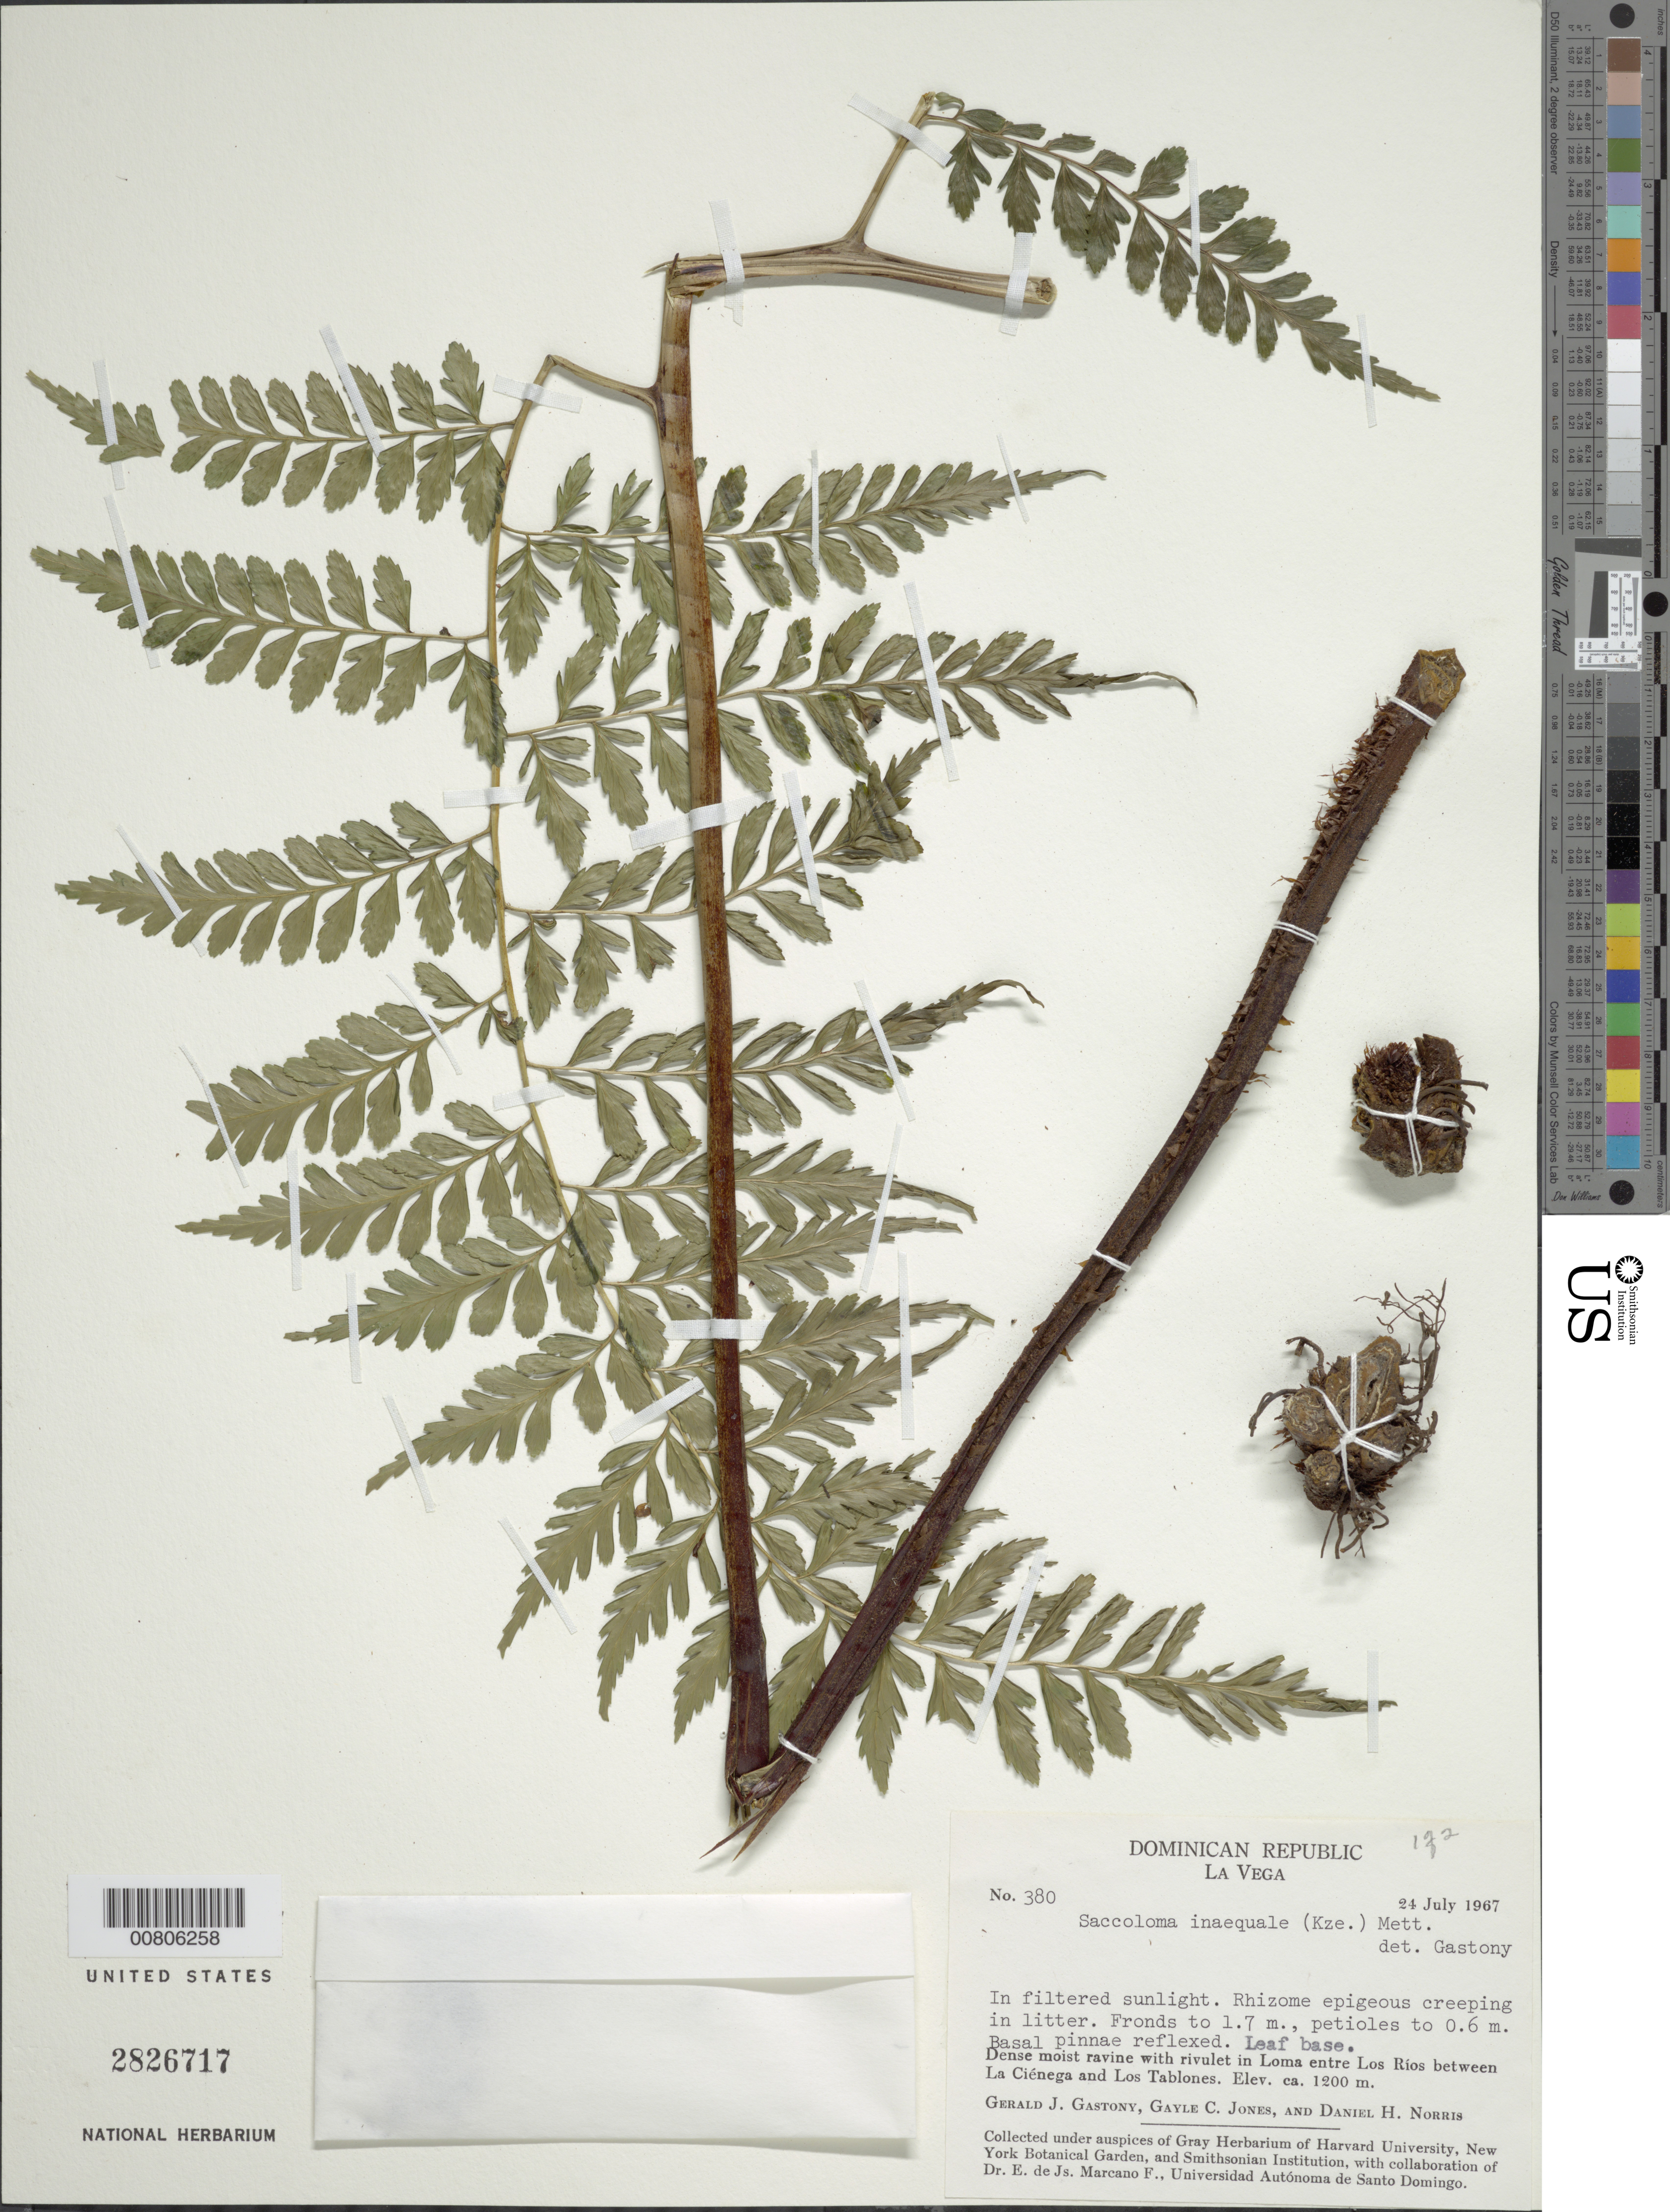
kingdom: Plantae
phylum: Tracheophyta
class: Polypodiopsida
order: Polypodiales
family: Saccolomataceae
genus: Saccoloma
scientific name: Saccoloma inaequale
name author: (Kunze) Mett.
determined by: Gastony, Gerald J.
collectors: G. Gastony, G. C. Jones & D. H. Norris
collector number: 380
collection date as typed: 24 Jul 1967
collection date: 1967-07-24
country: Dominican Republic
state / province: La Vega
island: Hispaniola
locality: La Ciénega to Los Tablones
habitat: Dense moist ravine with rivulet in loma between rivers; filtered sunlight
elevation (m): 1200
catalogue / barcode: US 2826717